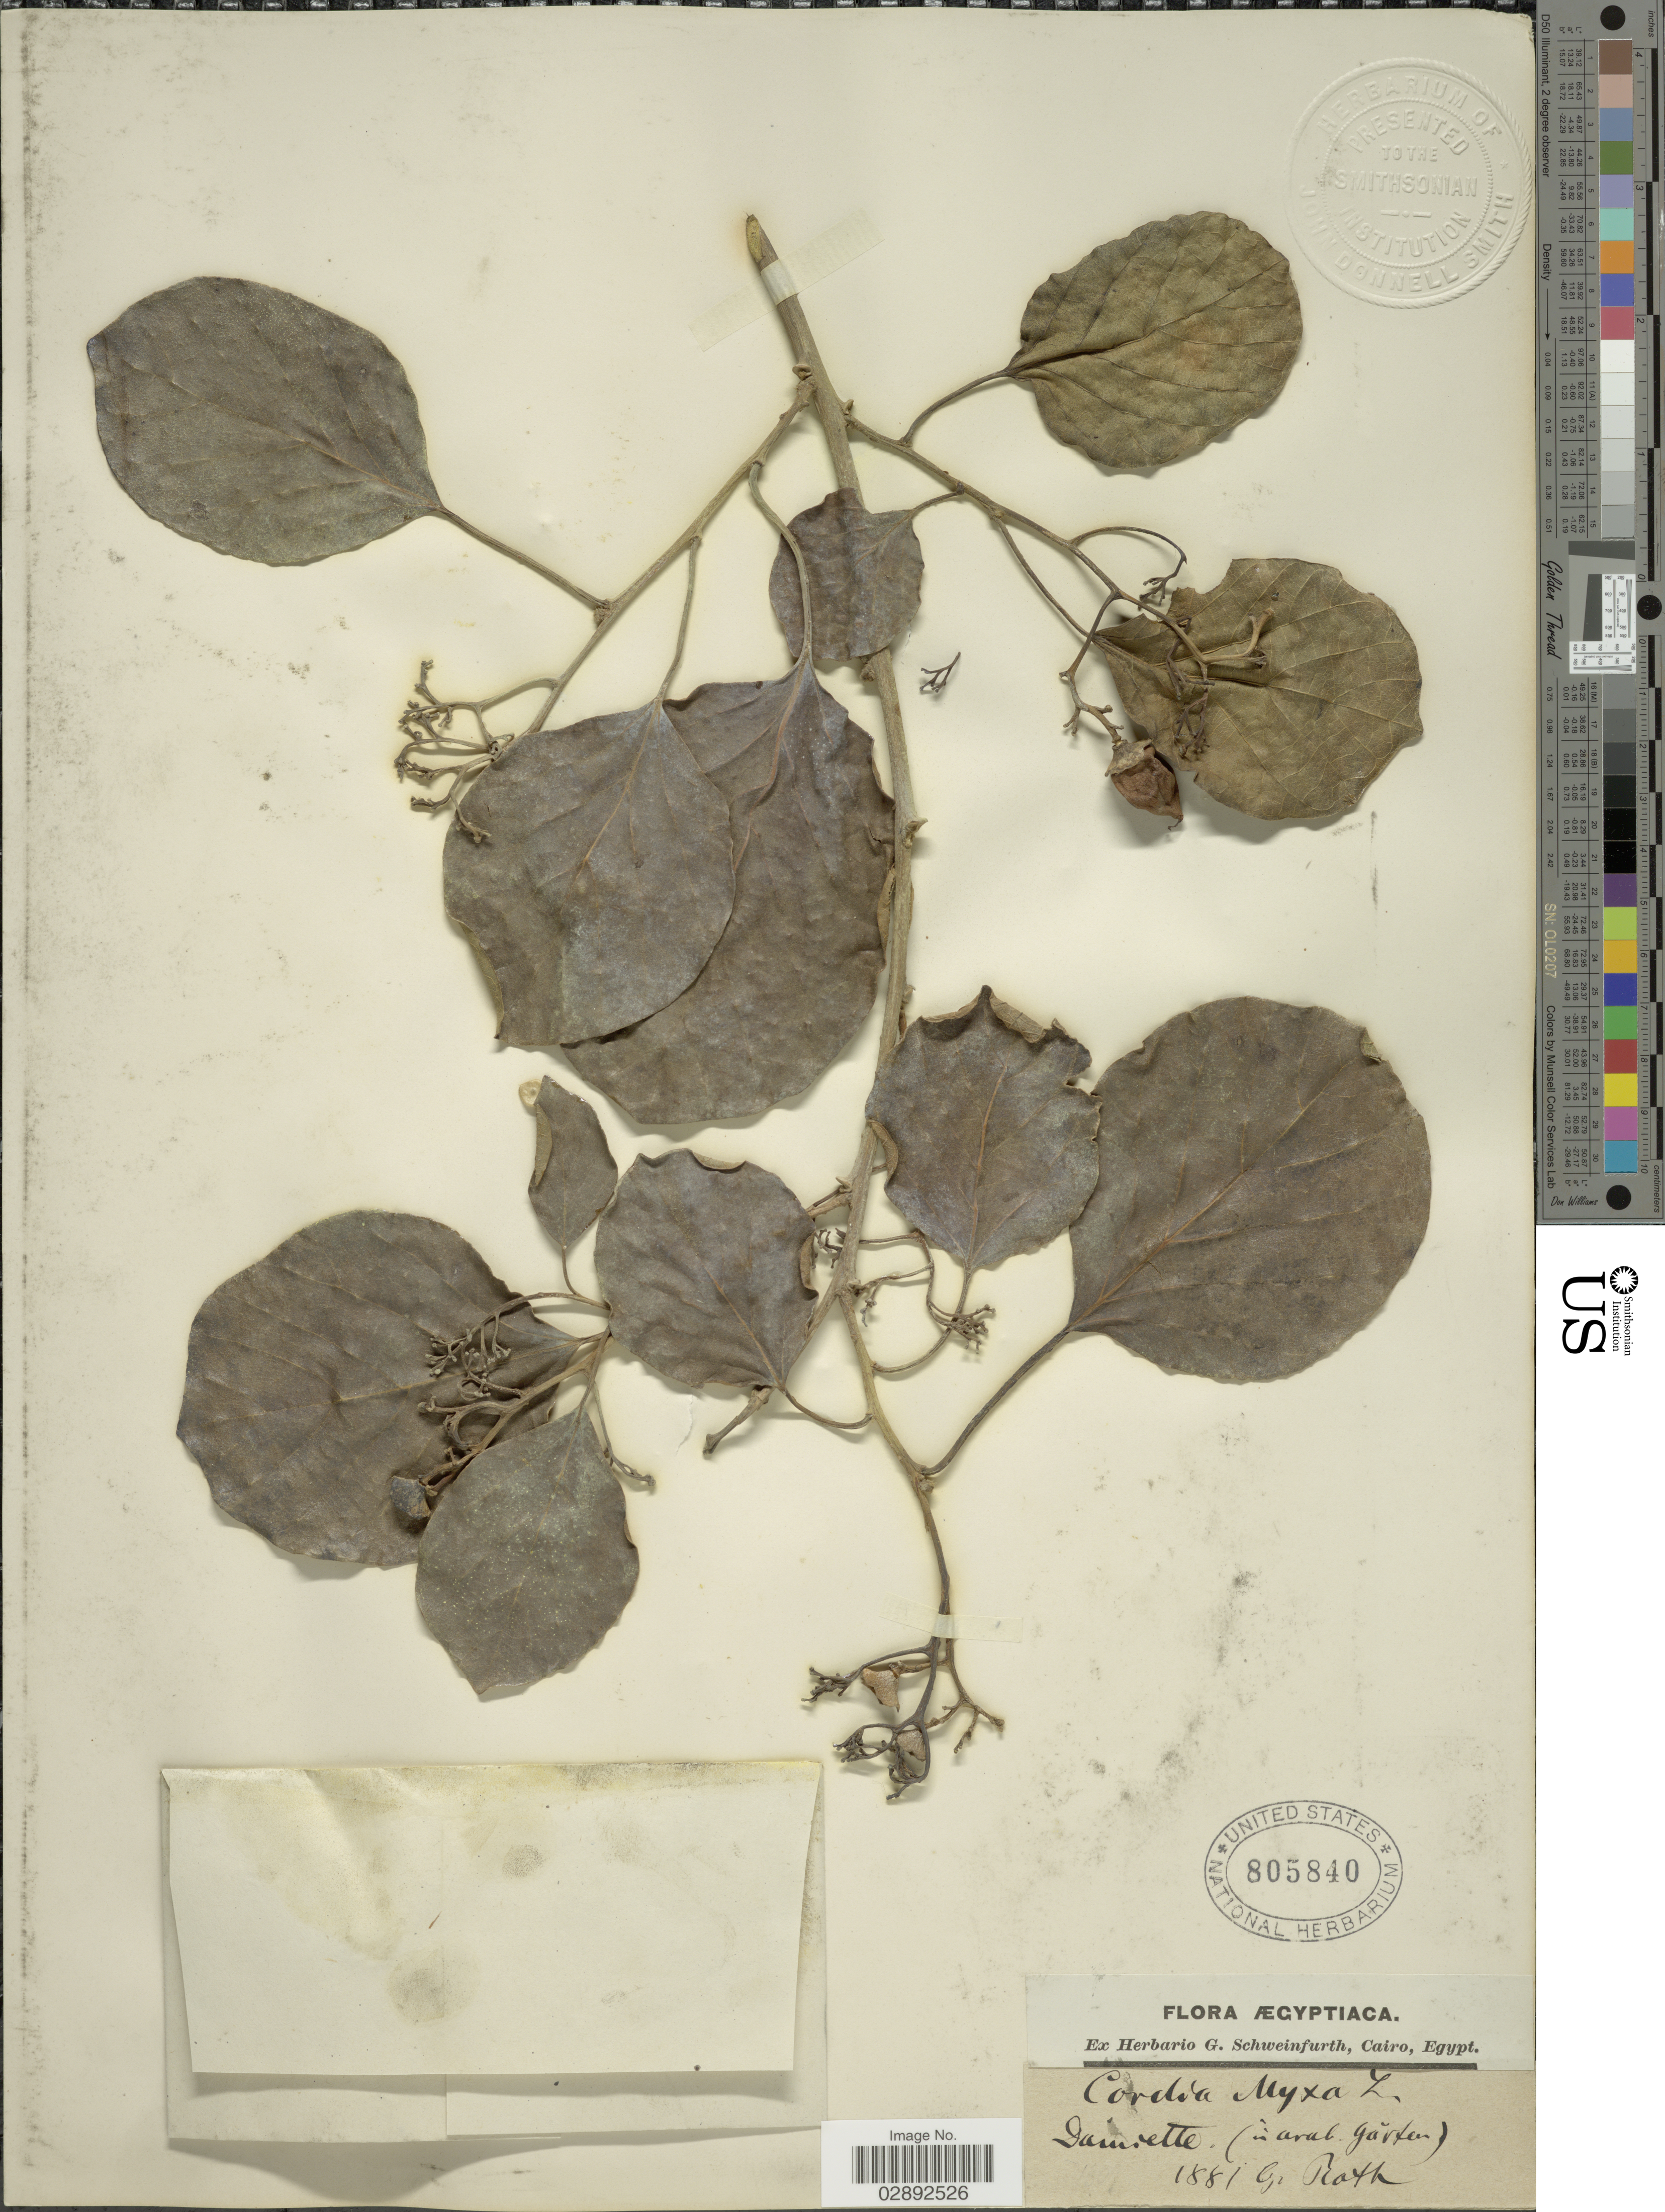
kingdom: Plantae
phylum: Tracheophyta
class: Magnoliopsida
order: Boraginales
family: Cordiaceae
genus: Cordia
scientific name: Cordia myxa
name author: L.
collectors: G. Roth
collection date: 1881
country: Egypt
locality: Ægyptiaca. Damiette (in arab gärten).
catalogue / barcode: US 805840